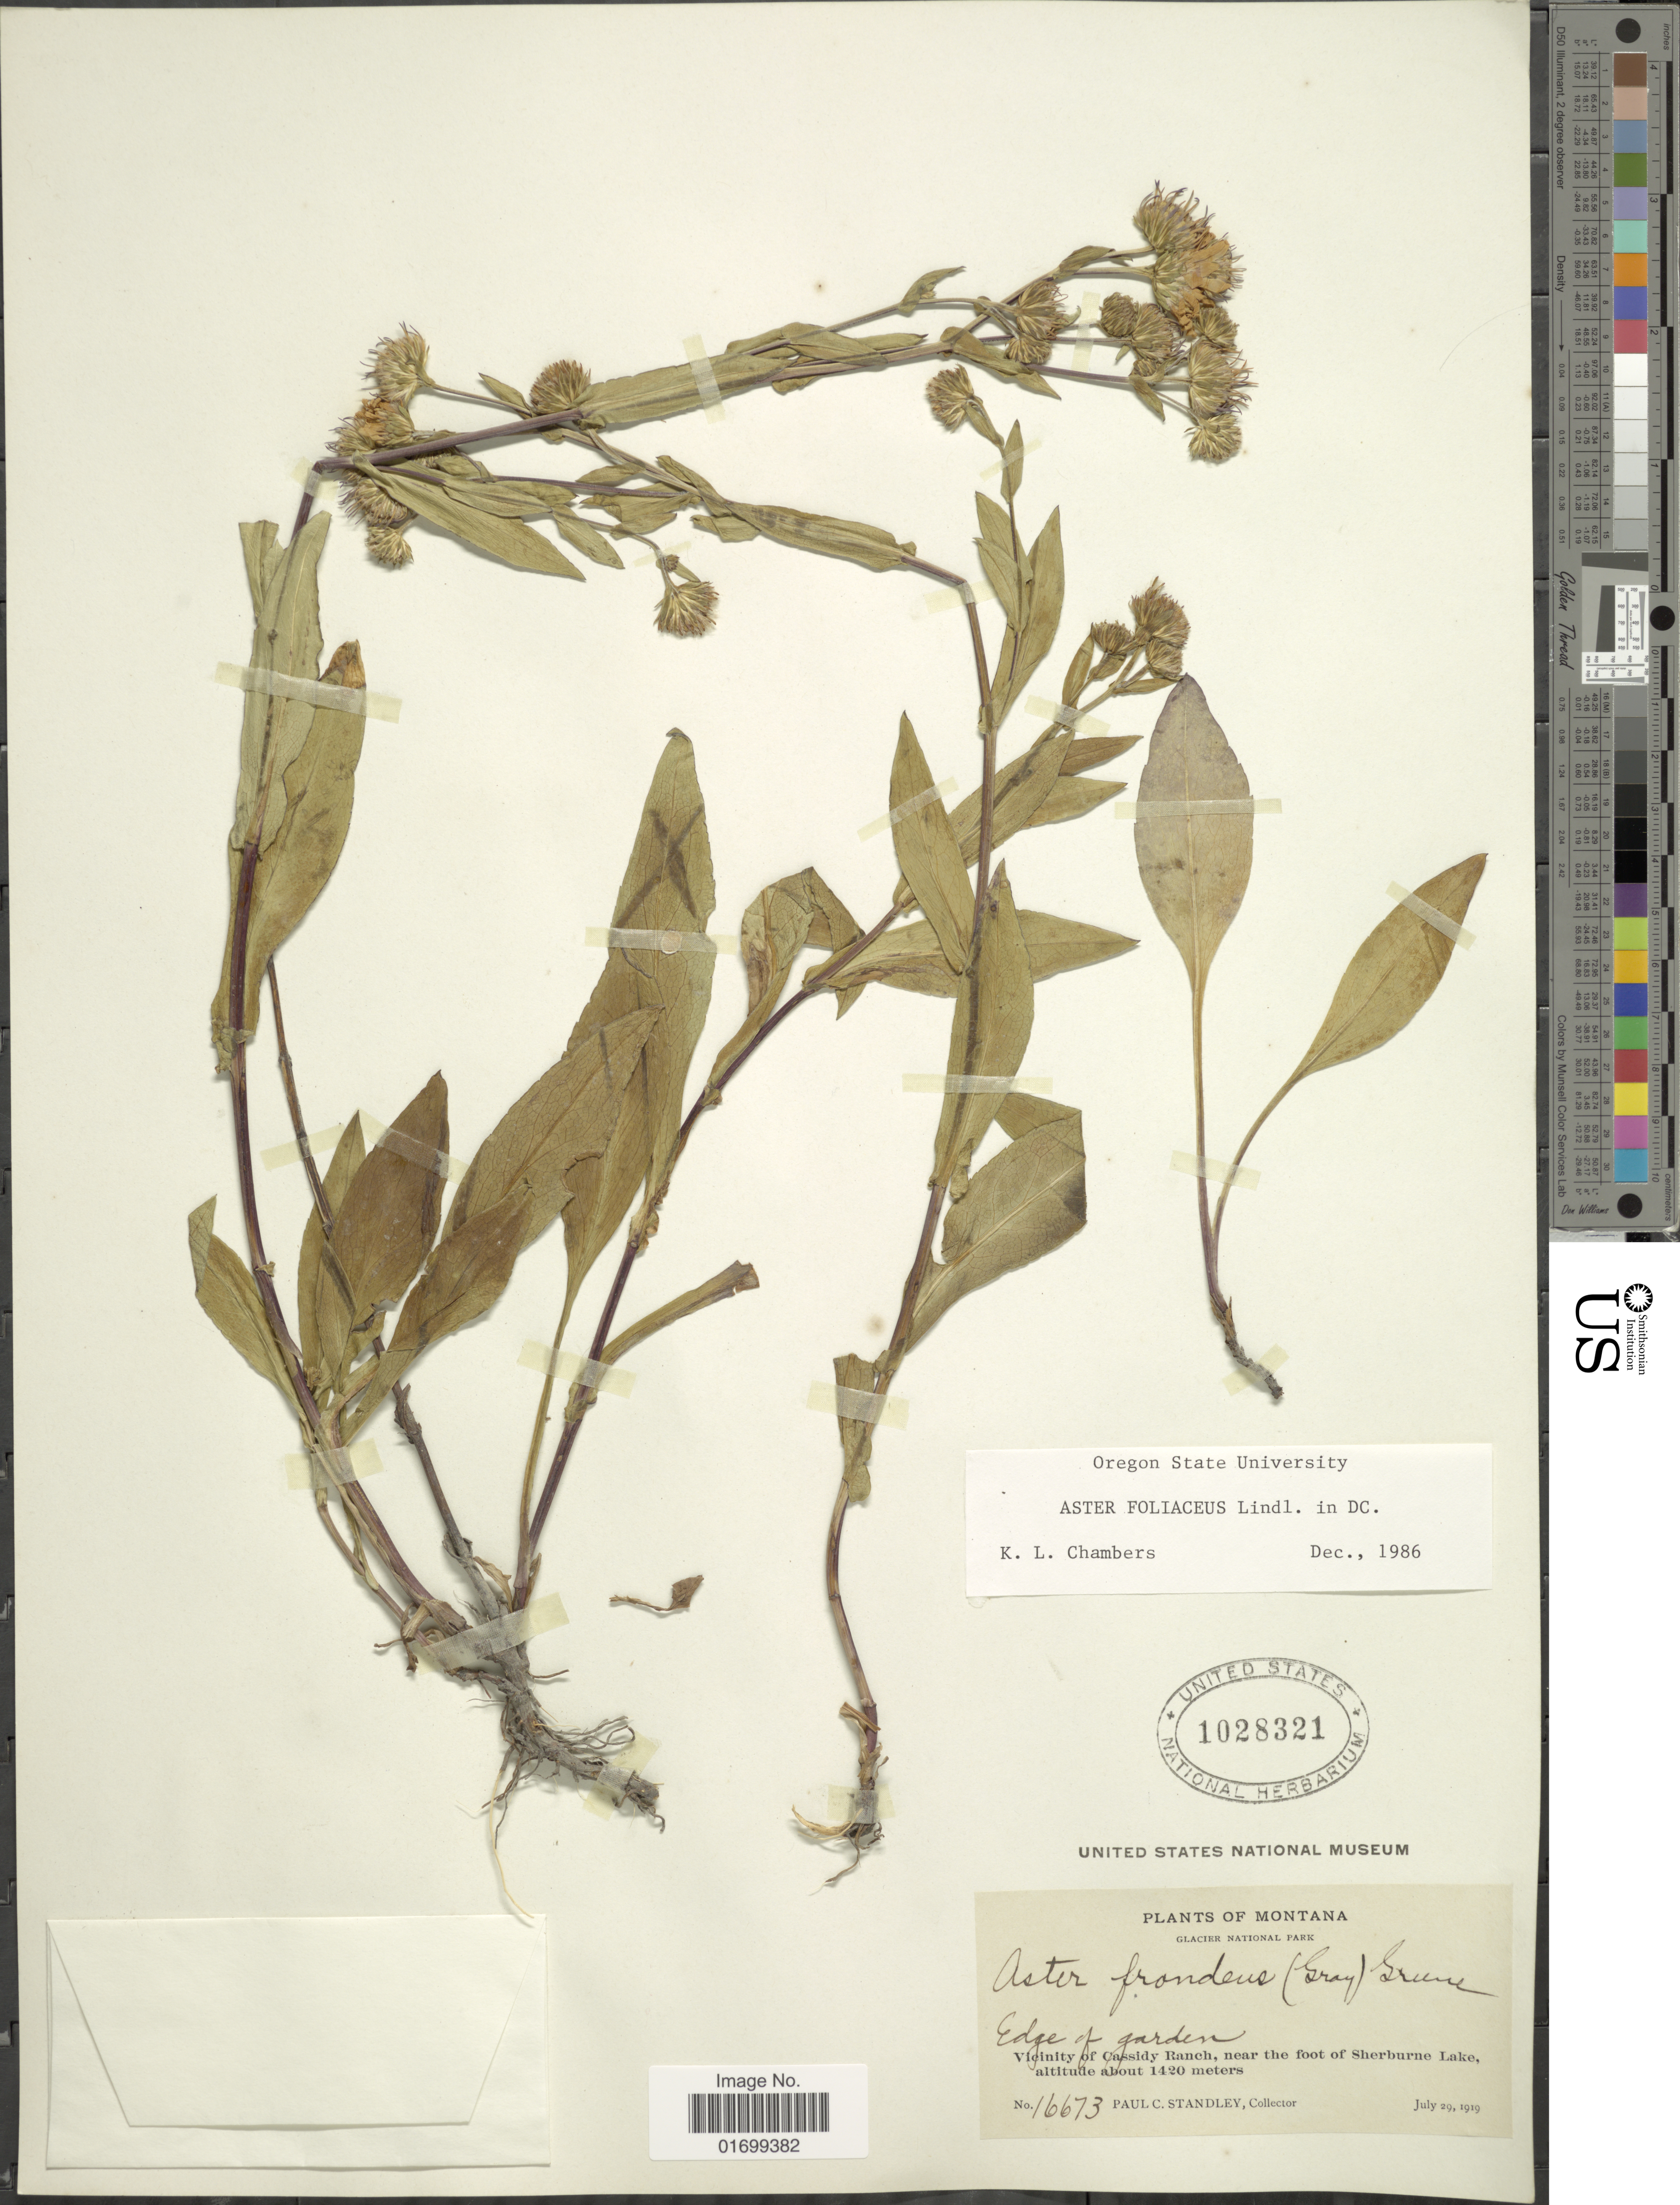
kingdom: Plantae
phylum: Tracheophyta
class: Magnoliopsida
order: Asterales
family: Asteraceae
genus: Symphyotrichum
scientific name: Symphyotrichum foliaceum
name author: (Lindl. ex DC.) G.L. Nesom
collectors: P. C. Standley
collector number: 16673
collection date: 1919-07-29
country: United States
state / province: Montana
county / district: Glacier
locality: Glacier National Park, edge of garden, vicinity of Cassidy Ranch, near the foot of Sherburne Lake.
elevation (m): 1420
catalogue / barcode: US 1028321